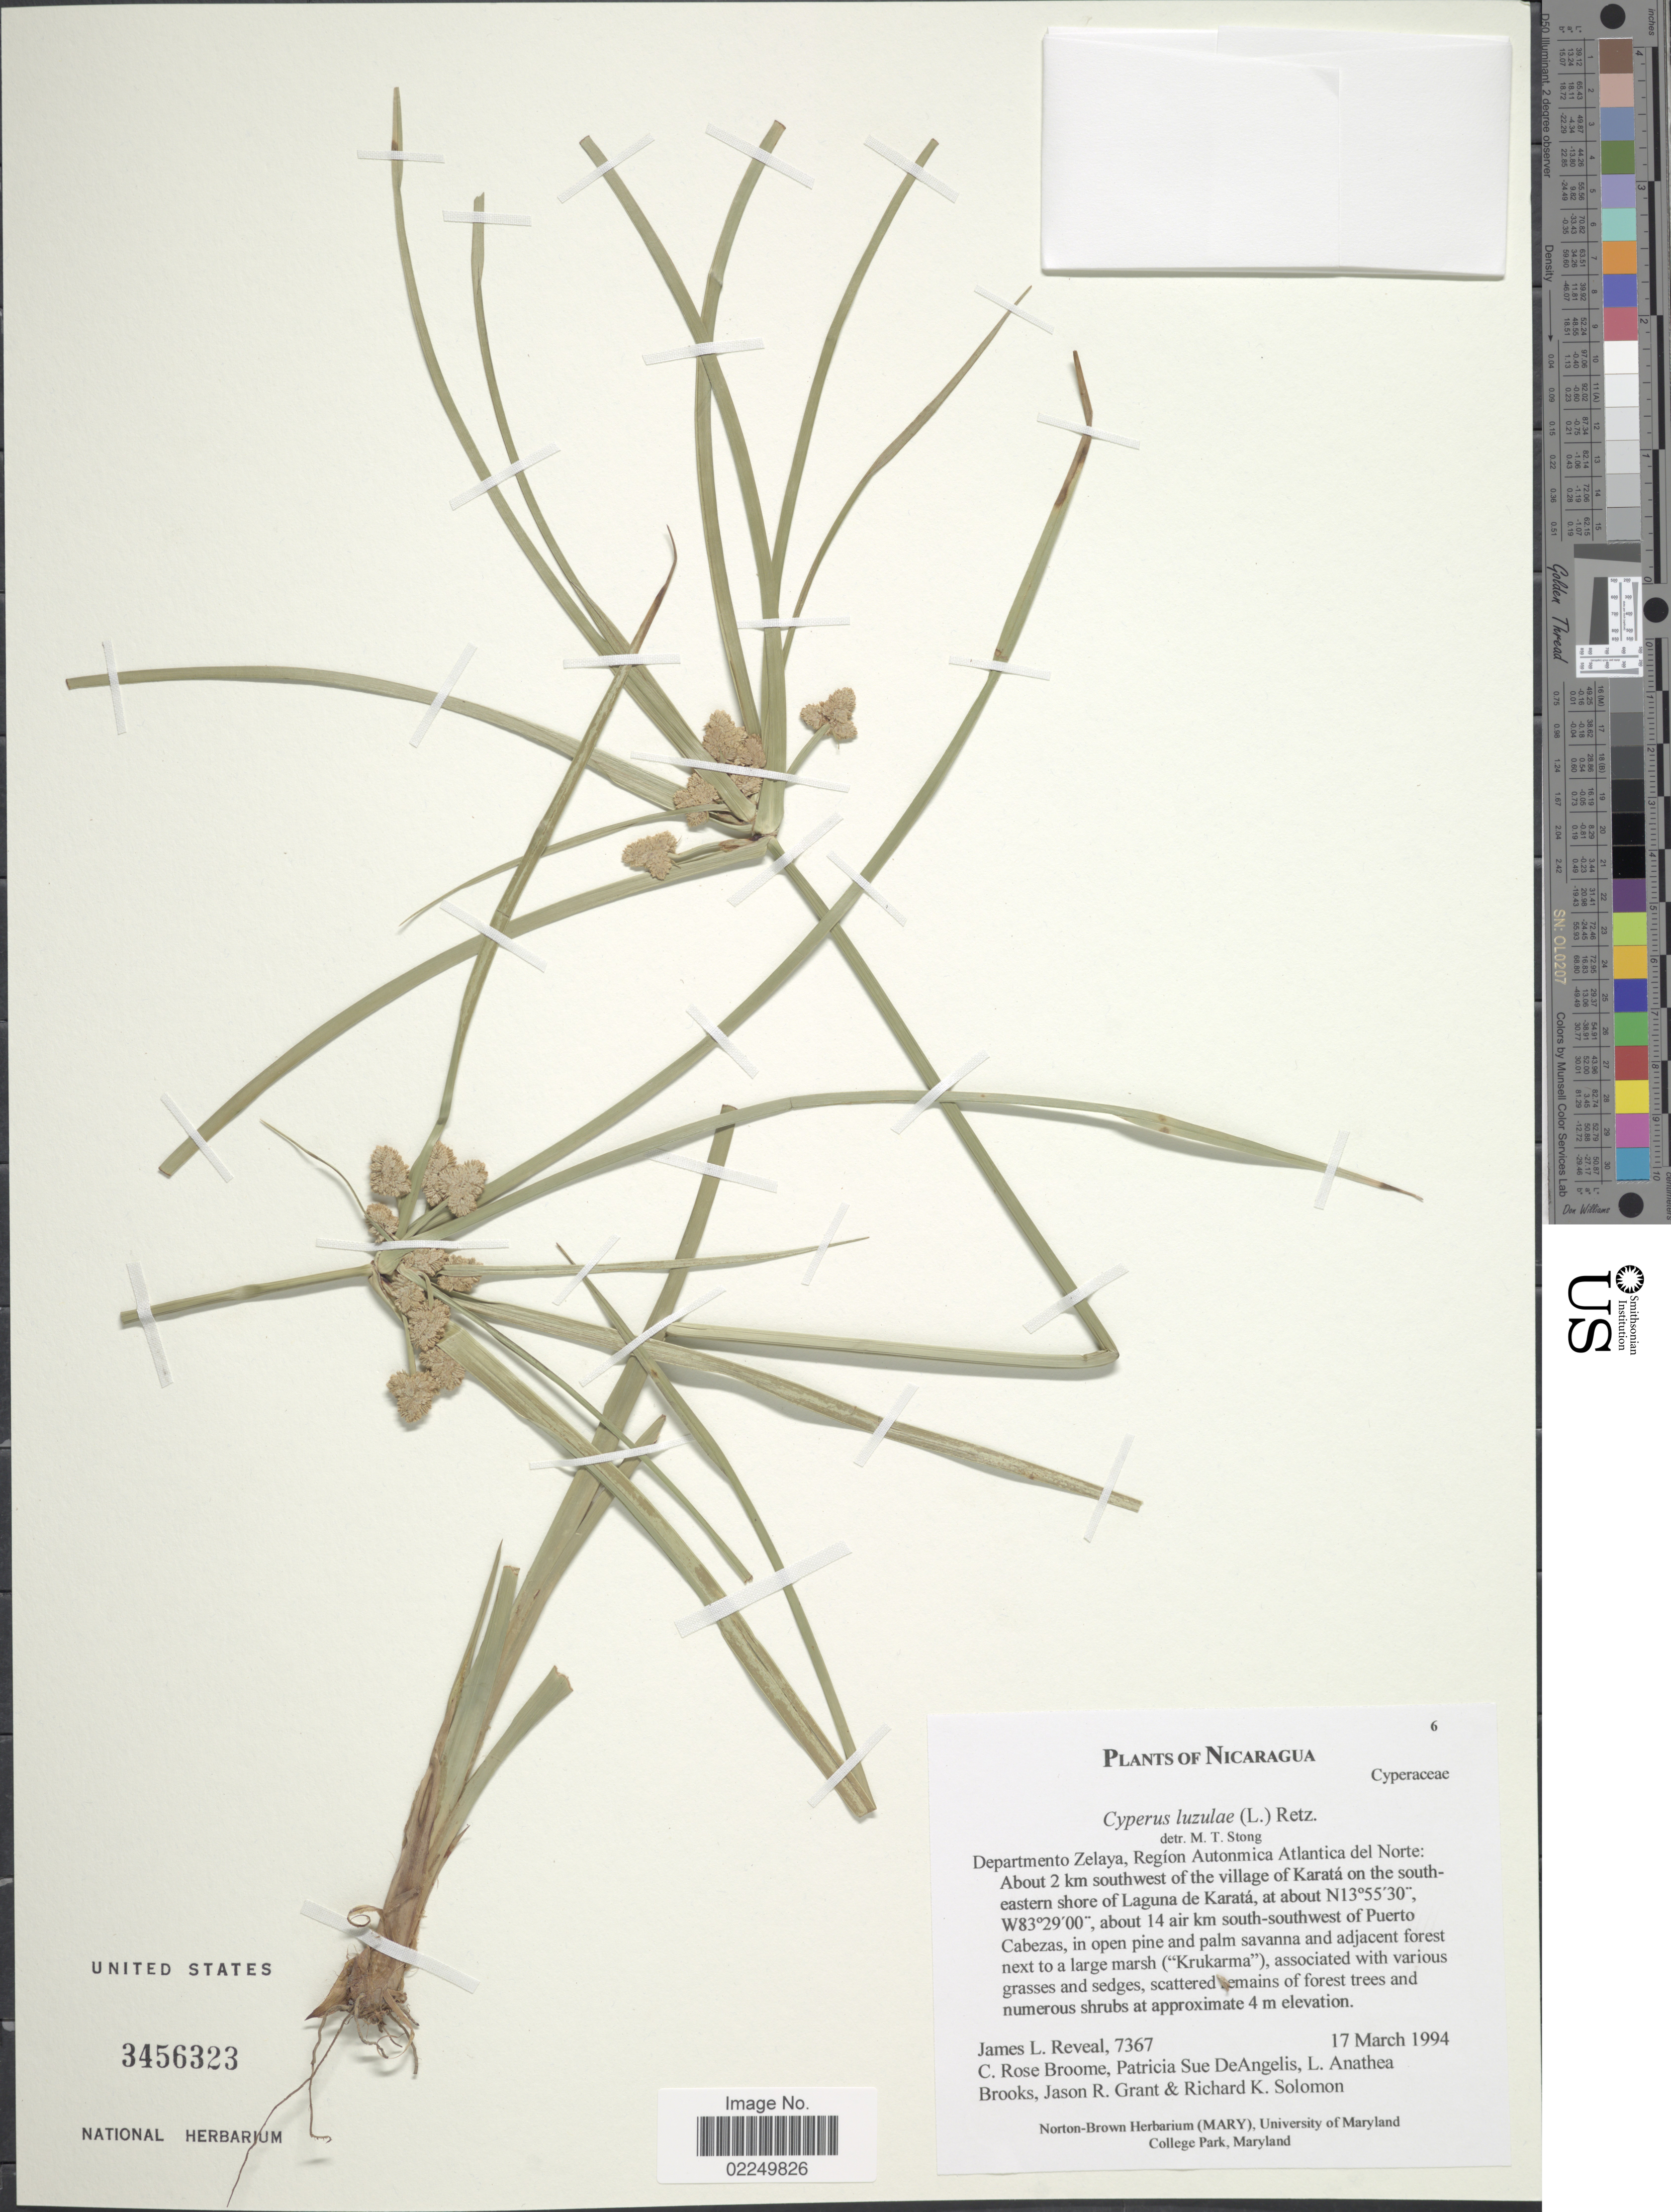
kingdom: Plantae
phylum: Tracheophyta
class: Liliopsida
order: Poales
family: Cyperaceae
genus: Cyperus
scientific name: Cyperus luzulae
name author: (L.) Rottb. ex Retz.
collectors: J. L. Reveal, C. R. Broome, P. DeAngelis, L. Brooks & et al.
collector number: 7367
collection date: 1994-03-17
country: Nicaragua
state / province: Atlantico Norte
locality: Departamento Zelaya, Region Autonmica Atlantica del Norte: About 2 km southwest of the village of Karata on the southeastern slope shore of Laguna de Karata, about 14 air km south-southwest of Puerto Cabezas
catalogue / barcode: US 3456323